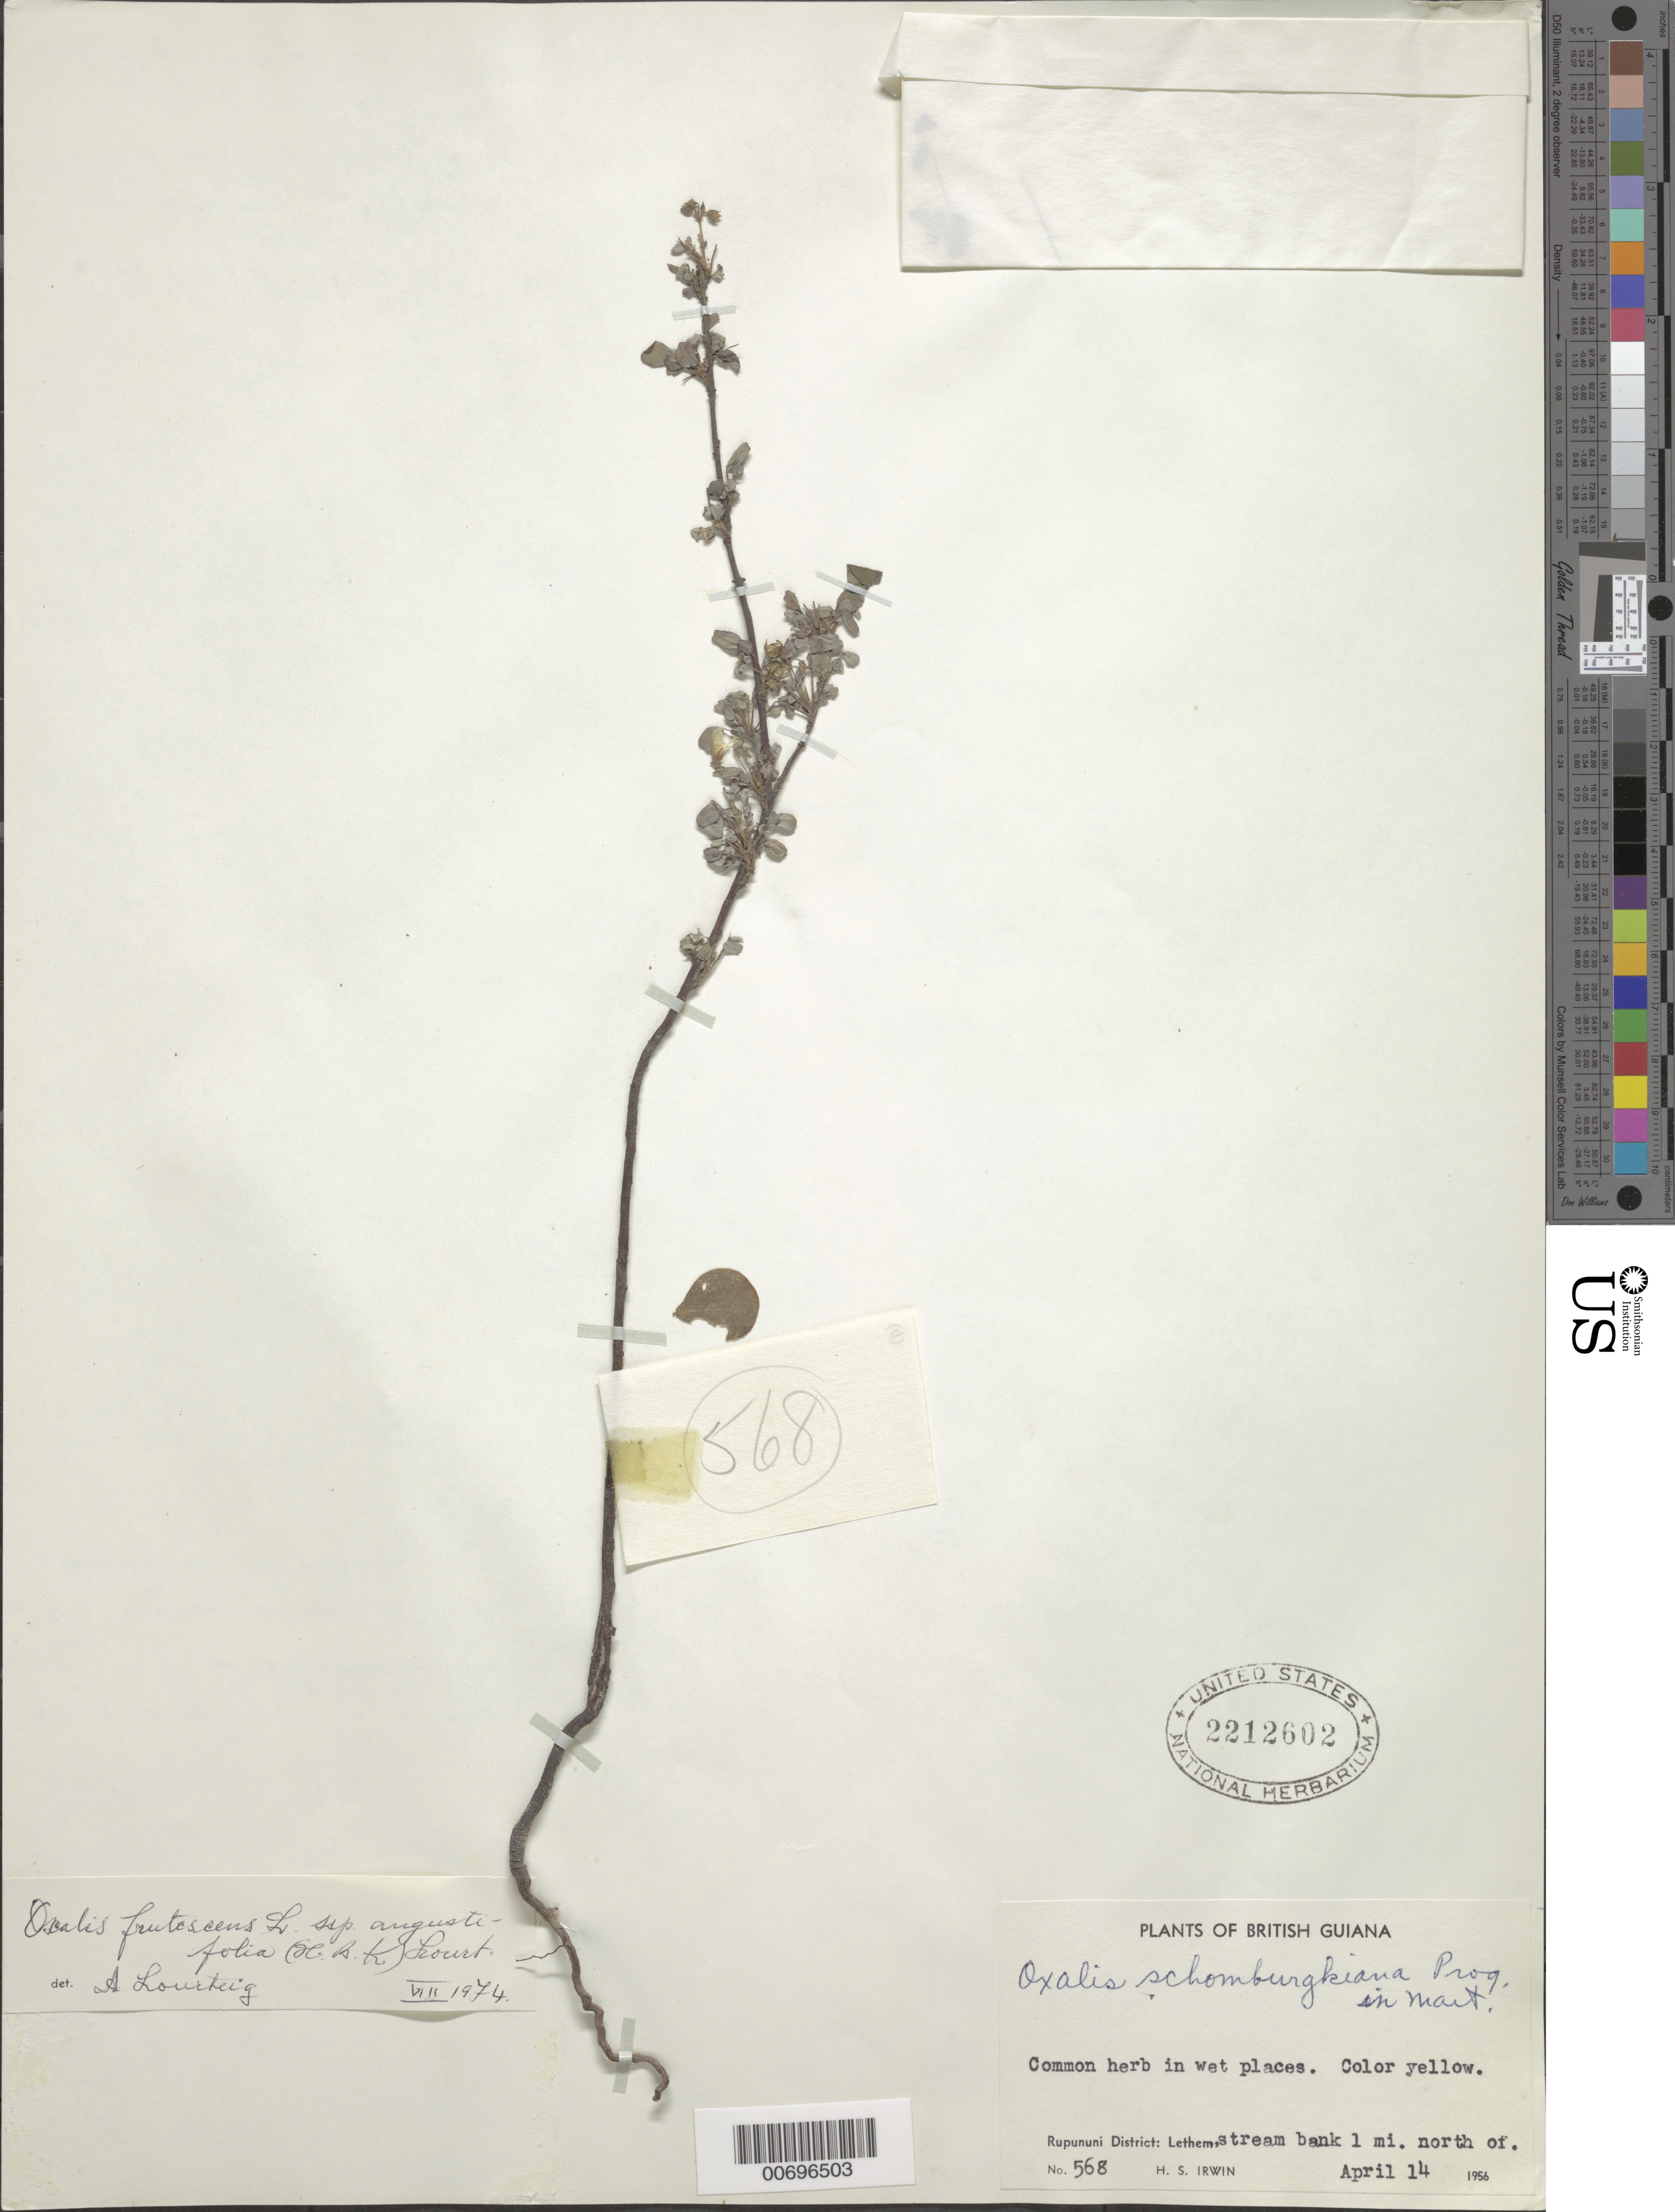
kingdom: Plantae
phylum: Tracheophyta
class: Magnoliopsida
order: Oxalidales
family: Oxalidaceae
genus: Oxalis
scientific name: Oxalis frutescens subsp. angustifolia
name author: (Kunth) Lourteig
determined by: Lourteig, A.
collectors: H. Irwin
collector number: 568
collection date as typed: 14-Apr-56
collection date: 1956-04-14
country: Guyana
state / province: U. Takutu-U. Essequibo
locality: Rupununi Dist., Lethem, 1 mi. N of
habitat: Wet places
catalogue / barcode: US 2212602